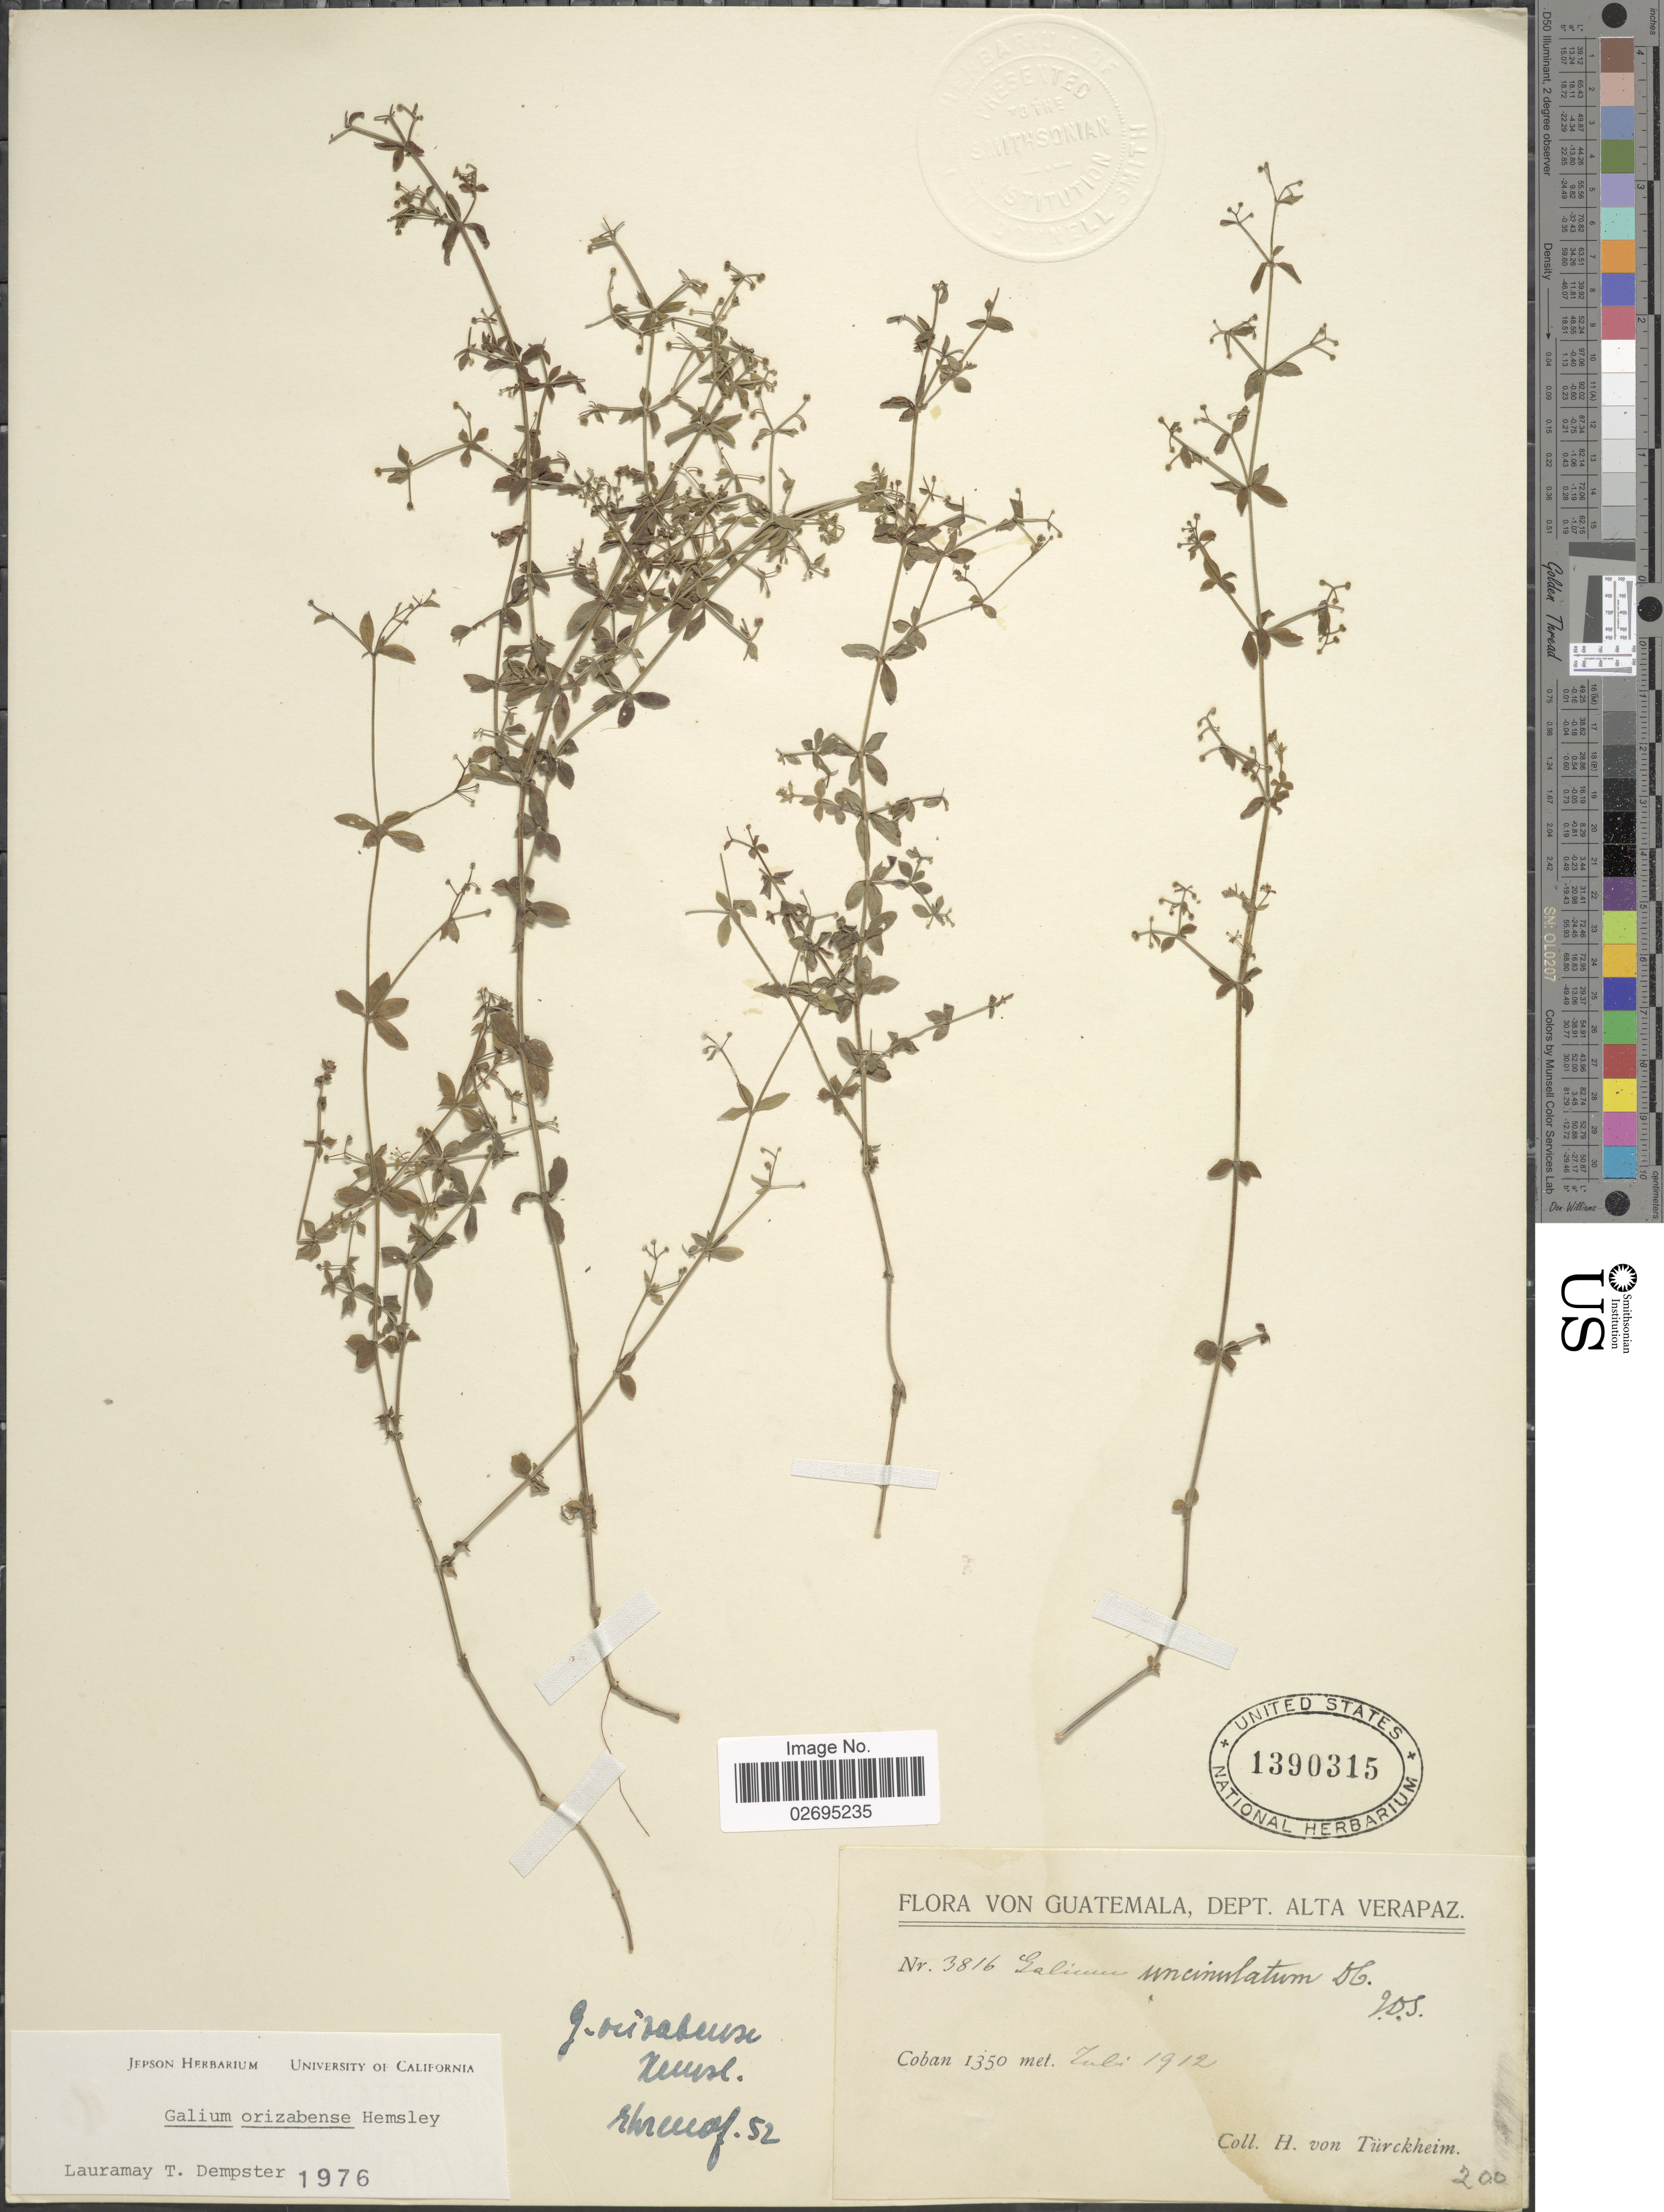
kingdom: Plantae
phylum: Tracheophyta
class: Magnoliopsida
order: Gentianales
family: Rubiaceae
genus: Galium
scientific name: Galium orizabense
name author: Hemsl.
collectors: H. von Türckheim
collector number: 200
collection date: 1912-07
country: Guatemala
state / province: Alta Verapaz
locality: Coban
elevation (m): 1350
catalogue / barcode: US 1390315